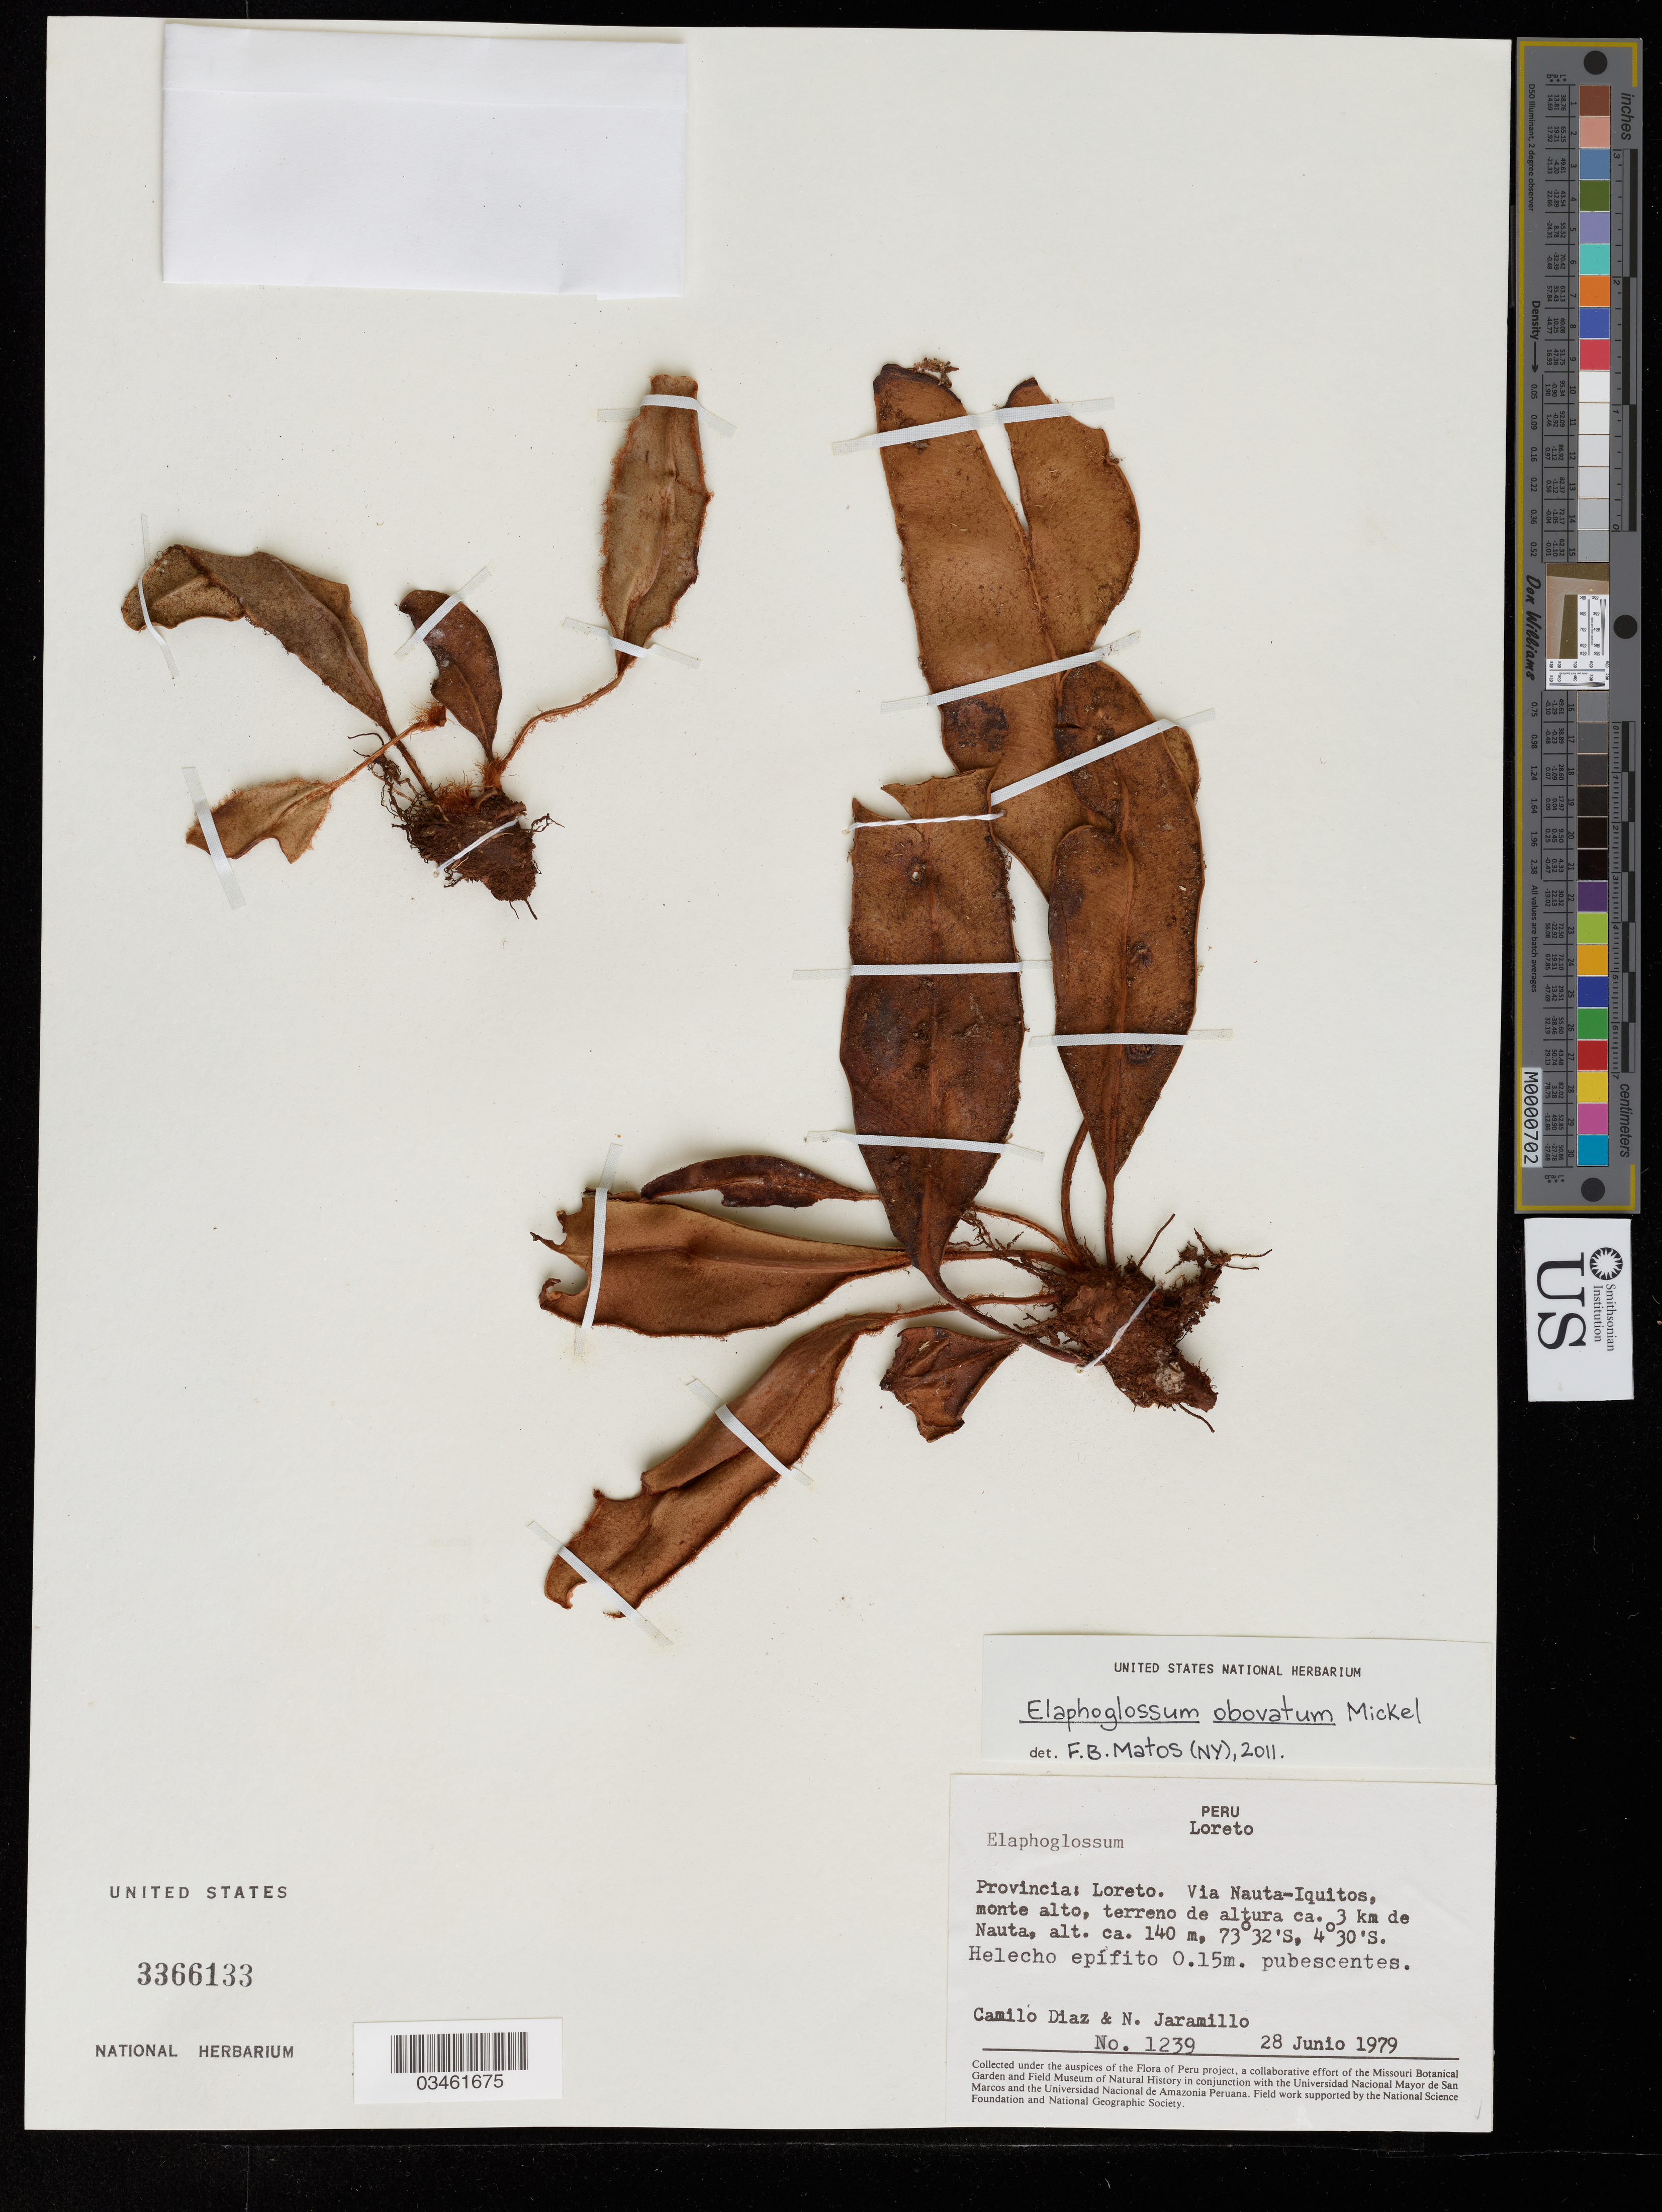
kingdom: Plantae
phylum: Tracheophyta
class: Polypodiopsida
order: Polypodiales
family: Dryopteridaceae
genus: Elaphoglossum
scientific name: Elaphoglossum obovatum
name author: Mickel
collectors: C. Díaz & N. Jaramillo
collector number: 1239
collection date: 1979-06-28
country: Peru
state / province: Loreto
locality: Via Nauta-Iquitos, monte alto, terrano de altura ca. 3 km de Nauta.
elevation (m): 140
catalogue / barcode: US 3366133